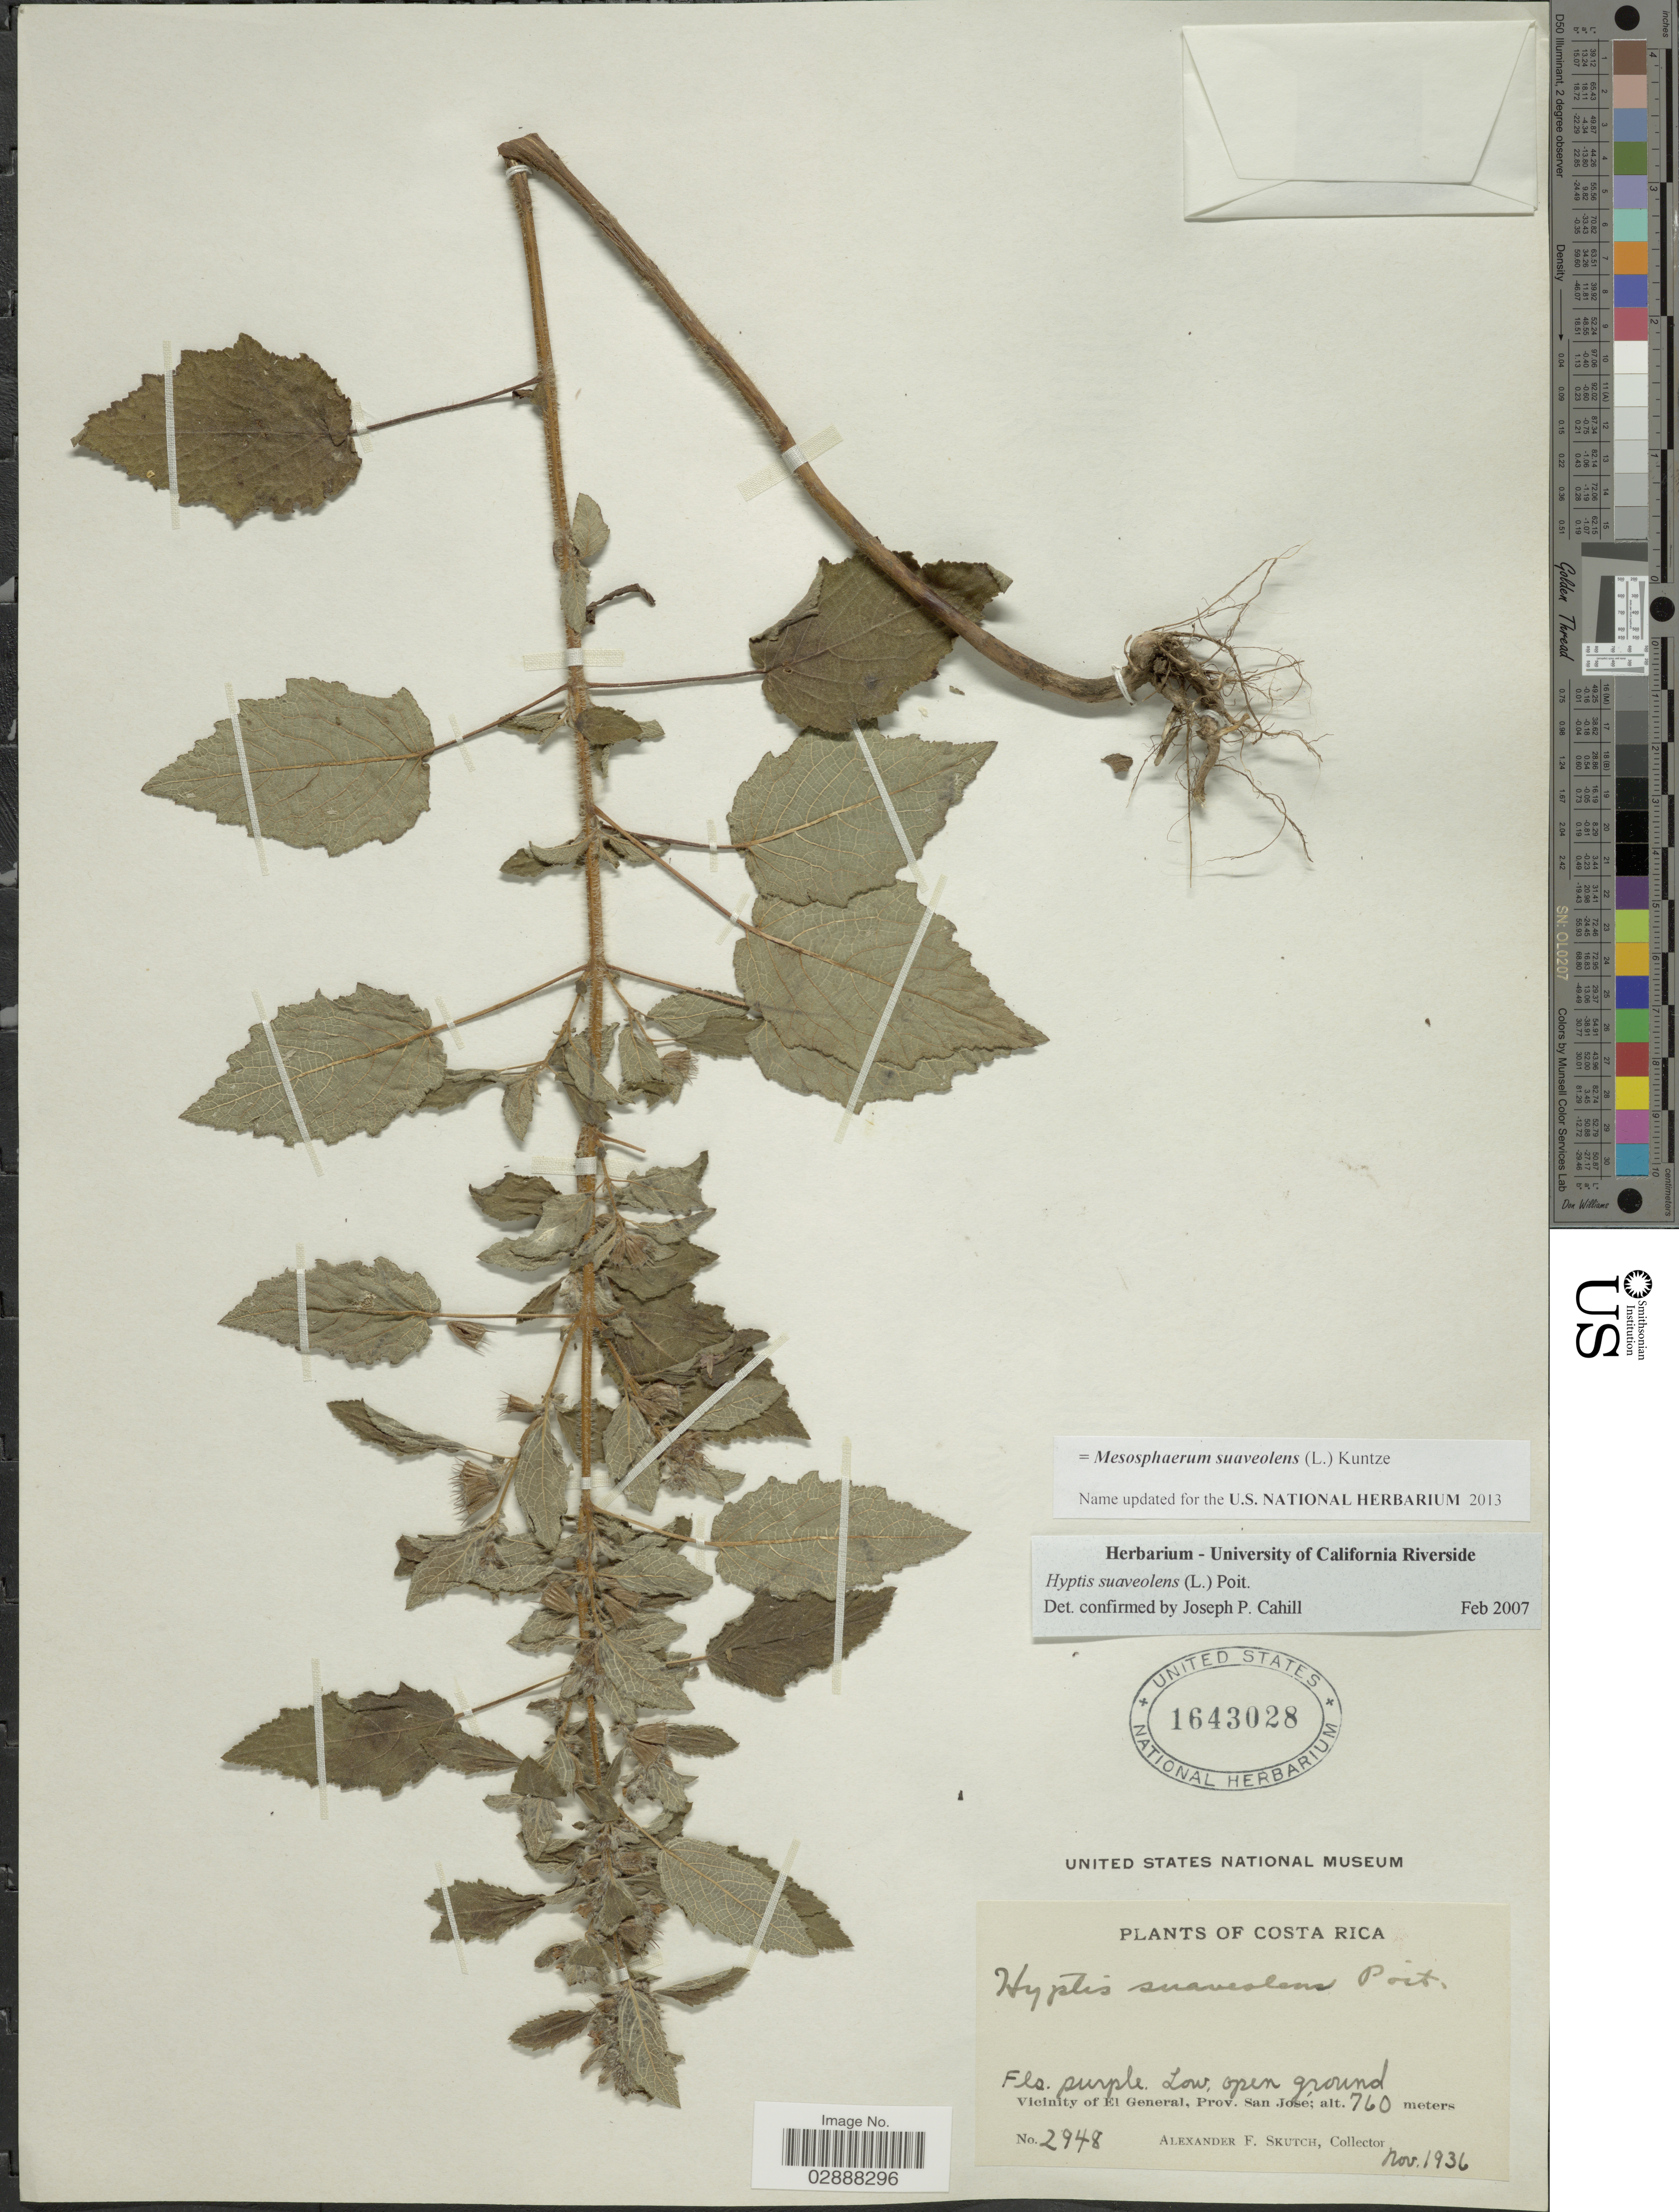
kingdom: Plantae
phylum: Tracheophyta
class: Magnoliopsida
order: Lamiales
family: Lamiaceae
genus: Mesosphaerum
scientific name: Mesosphaerum suaveolens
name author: (L.) Kuntze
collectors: A. F. Skutch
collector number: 2948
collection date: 1936-11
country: Costa Rica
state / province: San José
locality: Vicinity of El General.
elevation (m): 760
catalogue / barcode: US 1643028